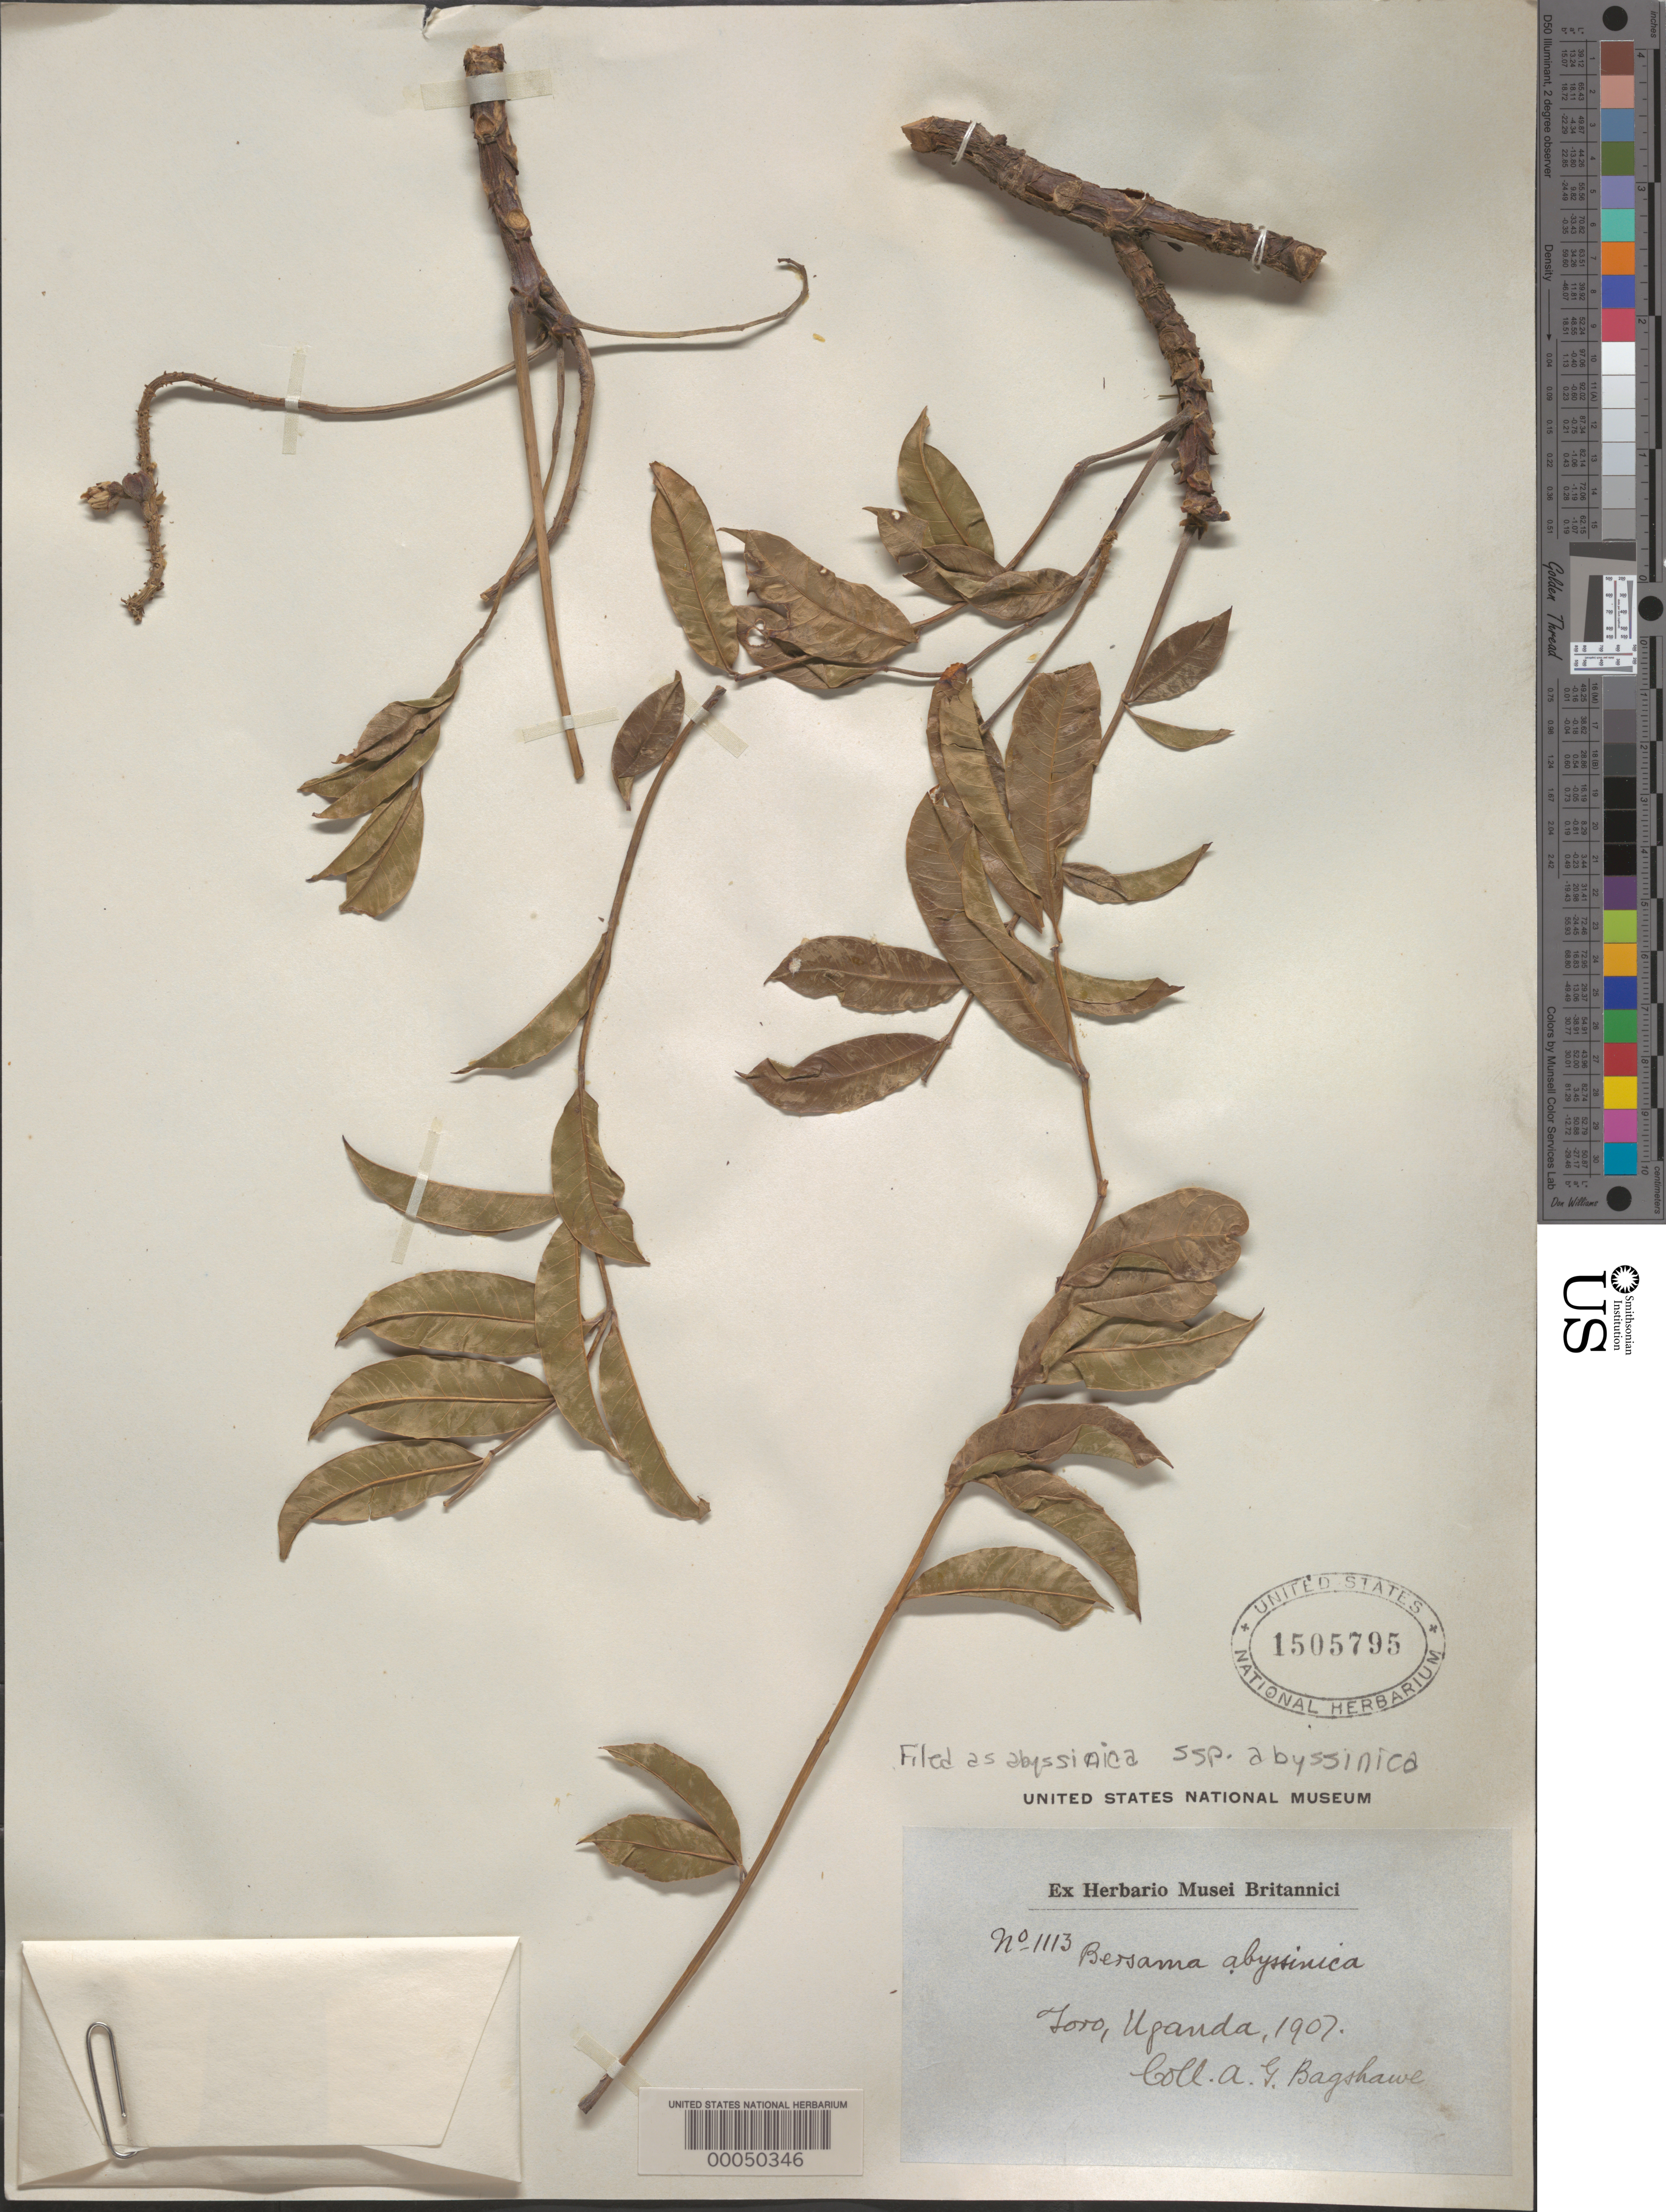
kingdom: Plantae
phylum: Tracheophyta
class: Magnoliopsida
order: Geraniales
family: Melianthaceae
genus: Bersama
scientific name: Bersama abyssinica subsp. abyssinica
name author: Fresen.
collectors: A. Bagshawe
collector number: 1113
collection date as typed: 1907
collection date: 1907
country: Uganda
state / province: Western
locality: Toro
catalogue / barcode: US 1505795